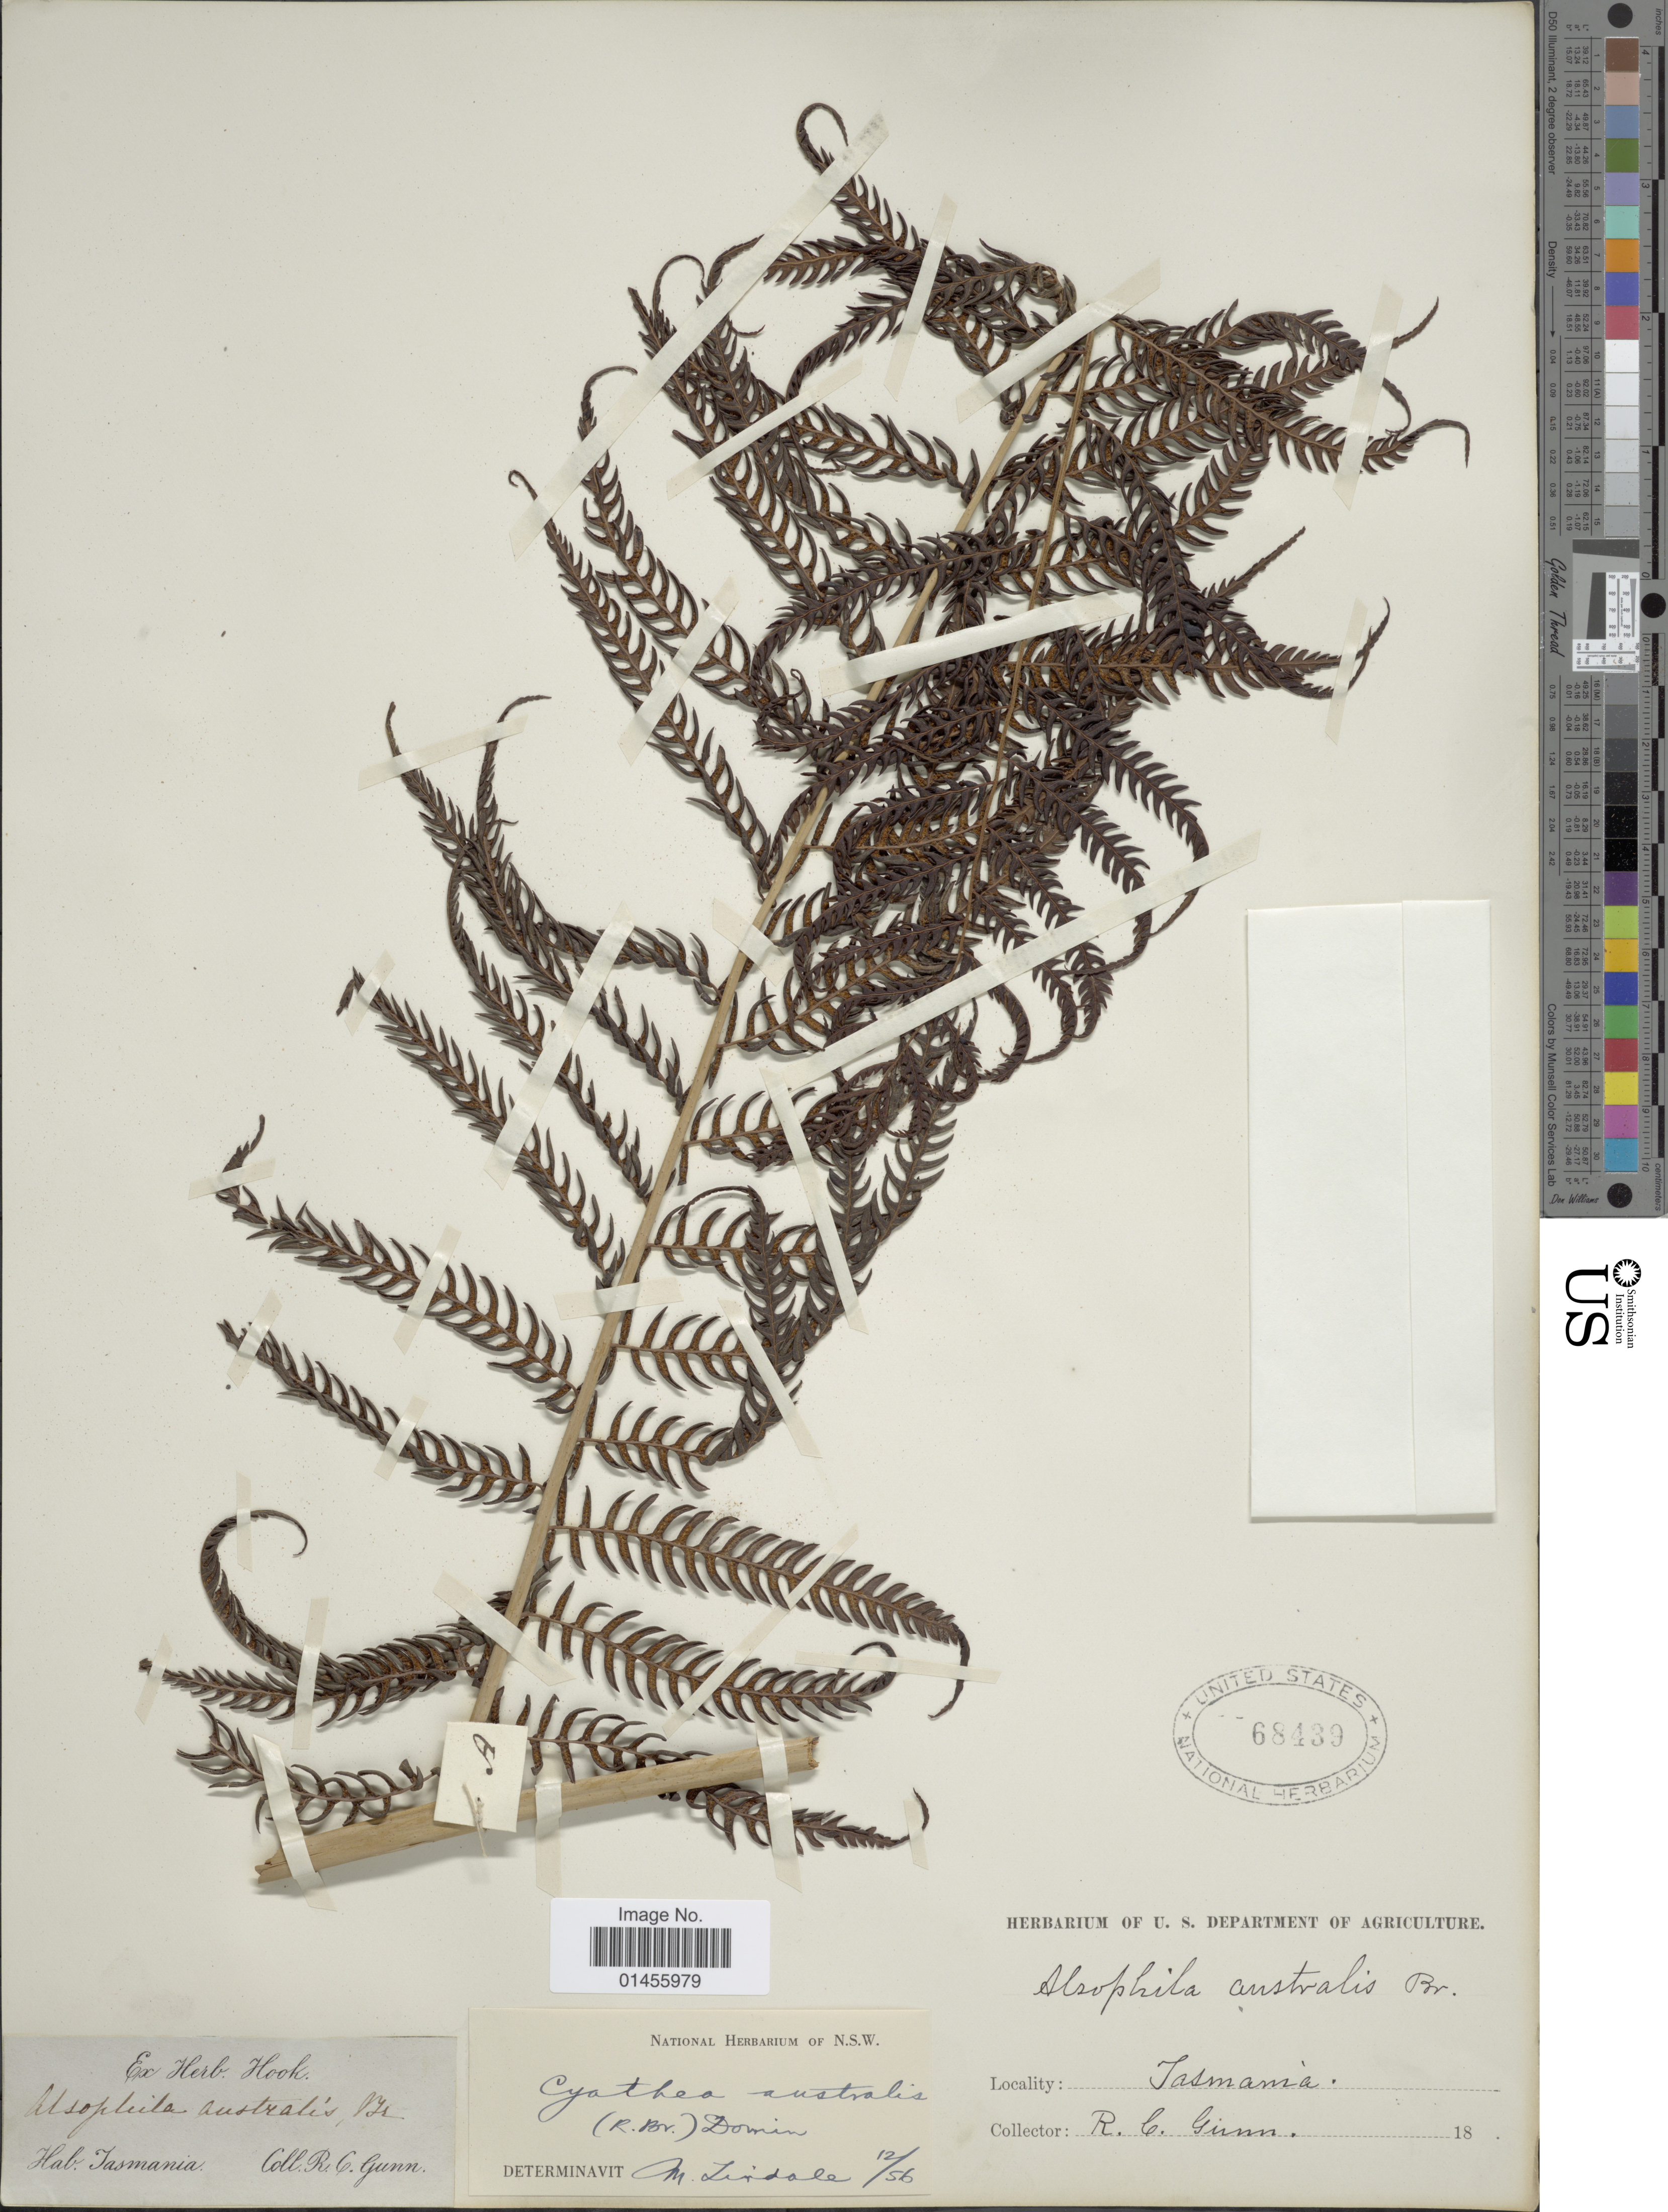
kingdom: Plantae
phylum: Tracheophyta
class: Polypodiopsida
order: Cyatheales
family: Cyatheaceae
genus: Alsophila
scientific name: Alsophila australis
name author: R. Br.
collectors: R. Gunn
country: Australia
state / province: Tasmania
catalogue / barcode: US 68439